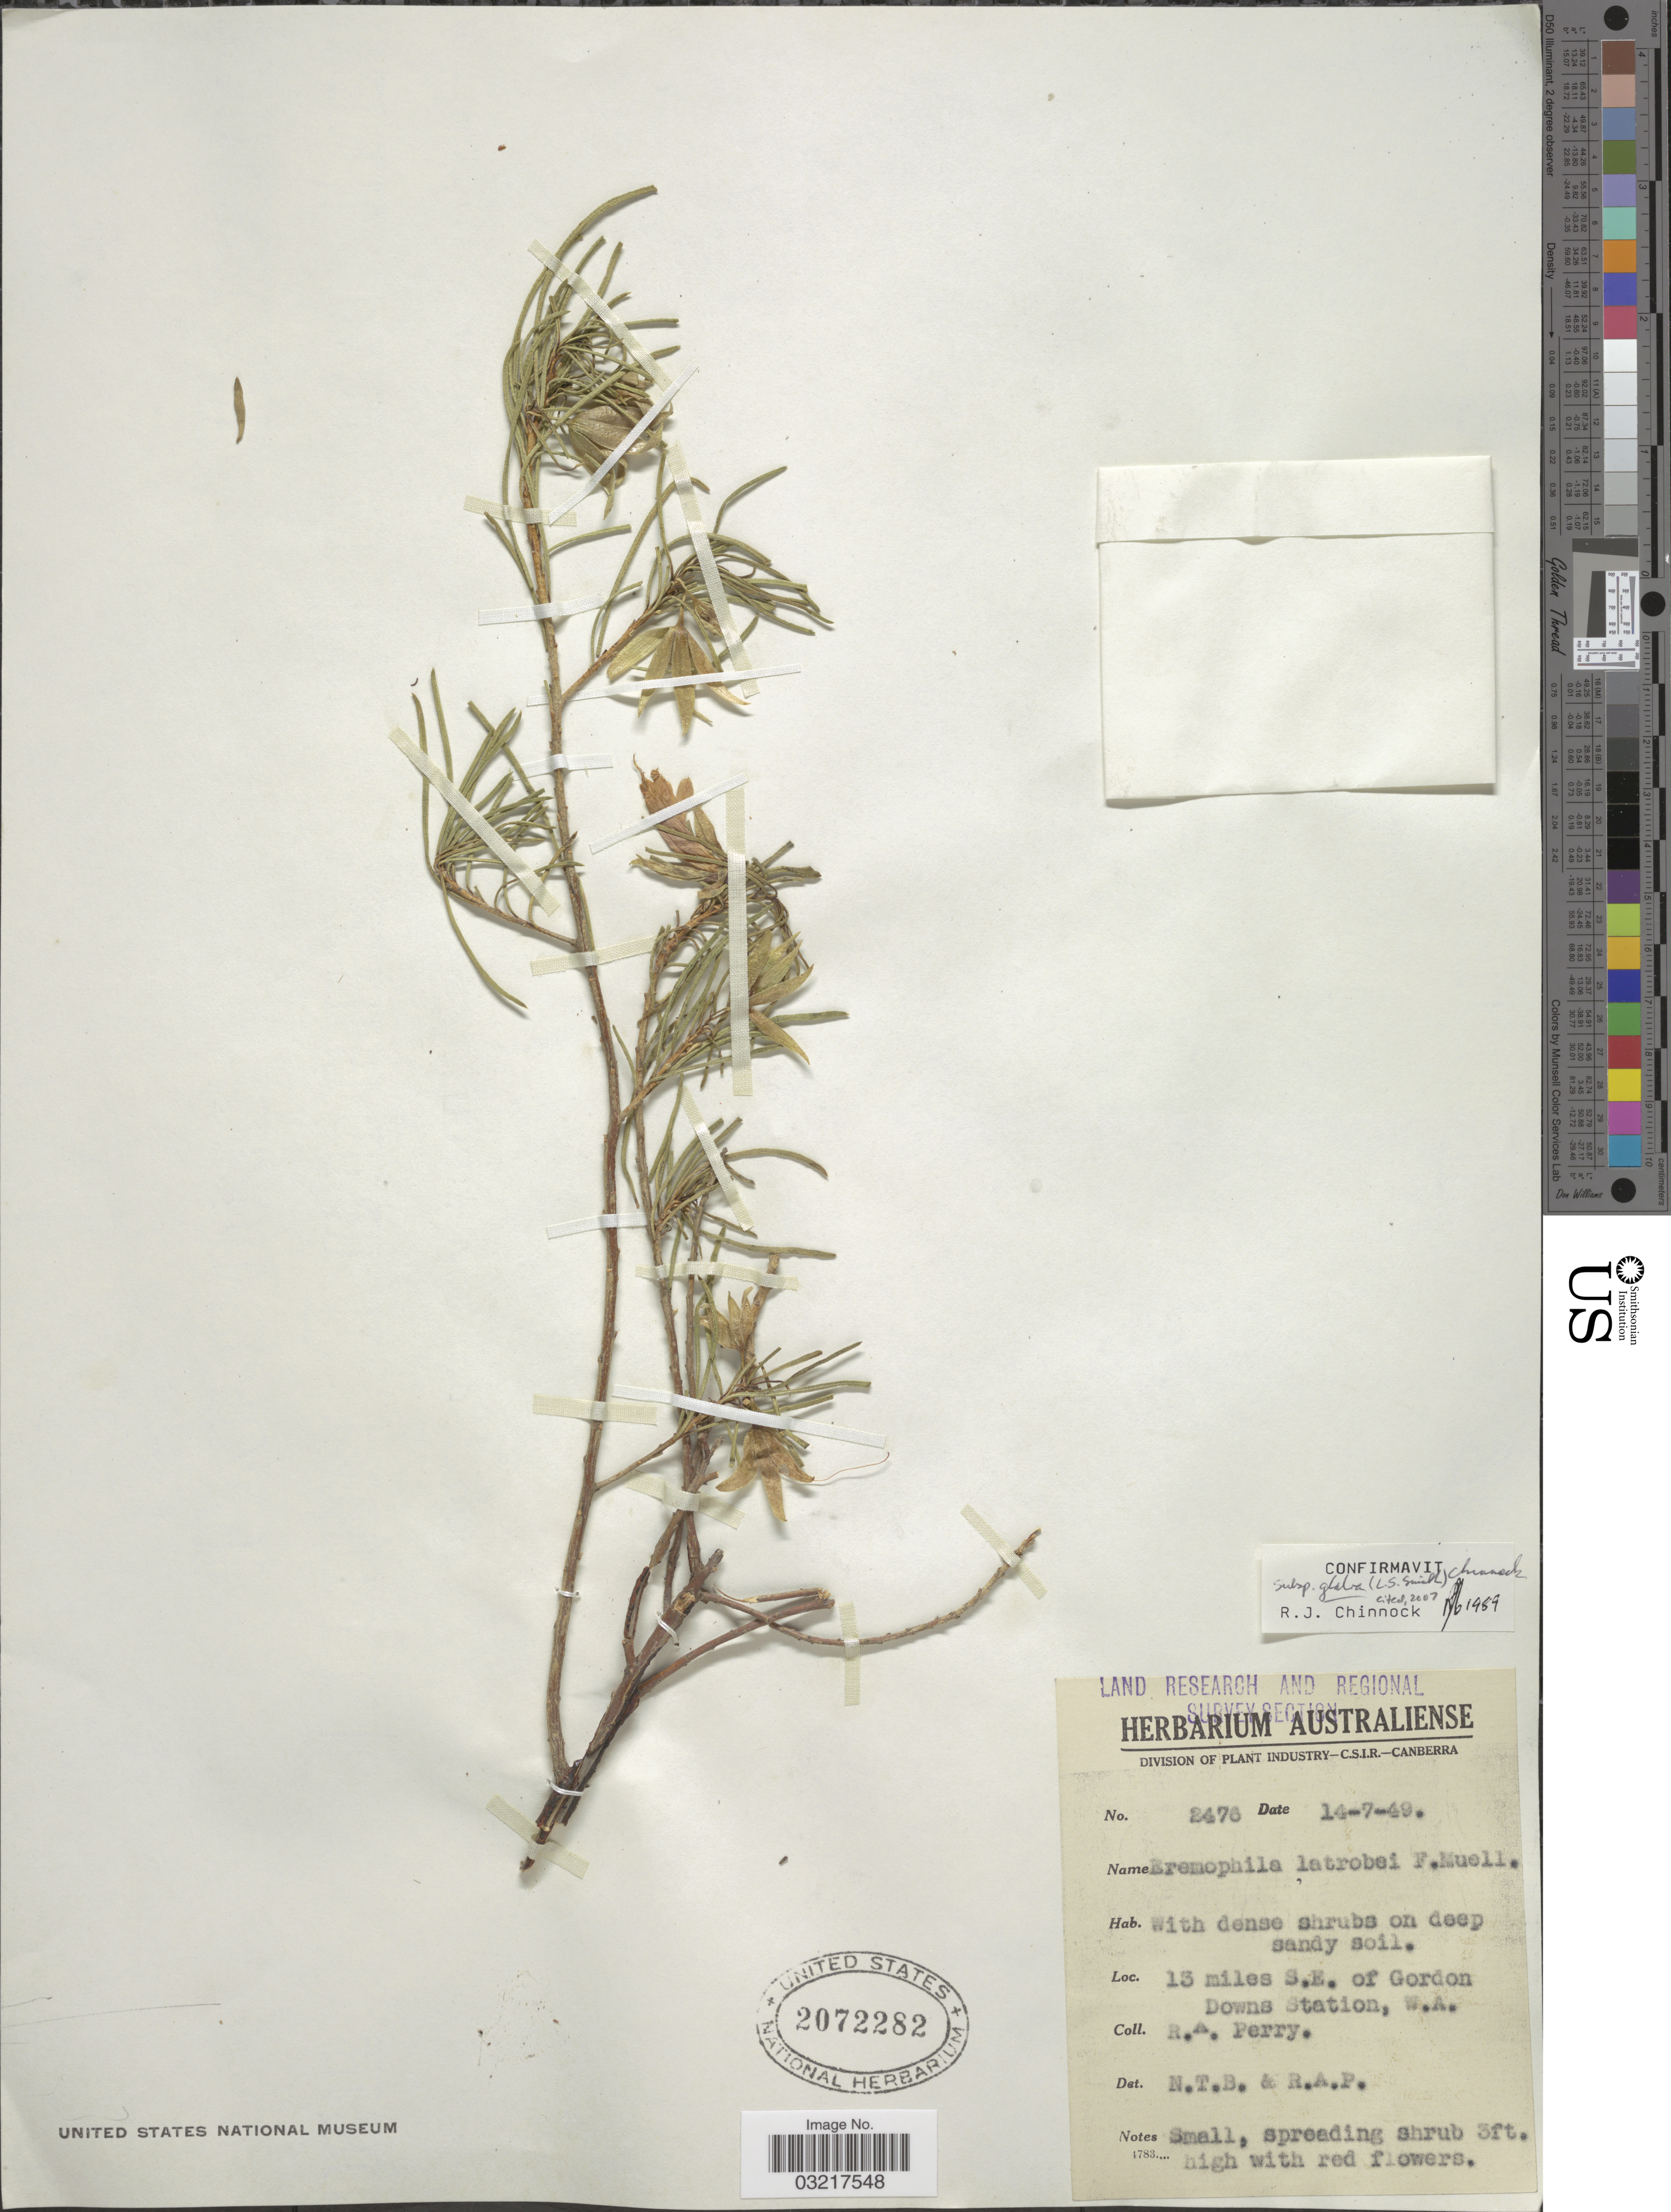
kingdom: Plantae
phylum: Tracheophyta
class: Magnoliopsida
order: Lamiales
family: Scrophulariaceae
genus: Eremophila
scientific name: Eremophila latrobei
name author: F. Muell.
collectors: Perry, R. A.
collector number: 2476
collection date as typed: Transcribed d/m/y: 14/7/49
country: Australia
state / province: Western Australia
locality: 13 miles S.E. of Gordon Downs Station, W.A.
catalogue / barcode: US 2072282